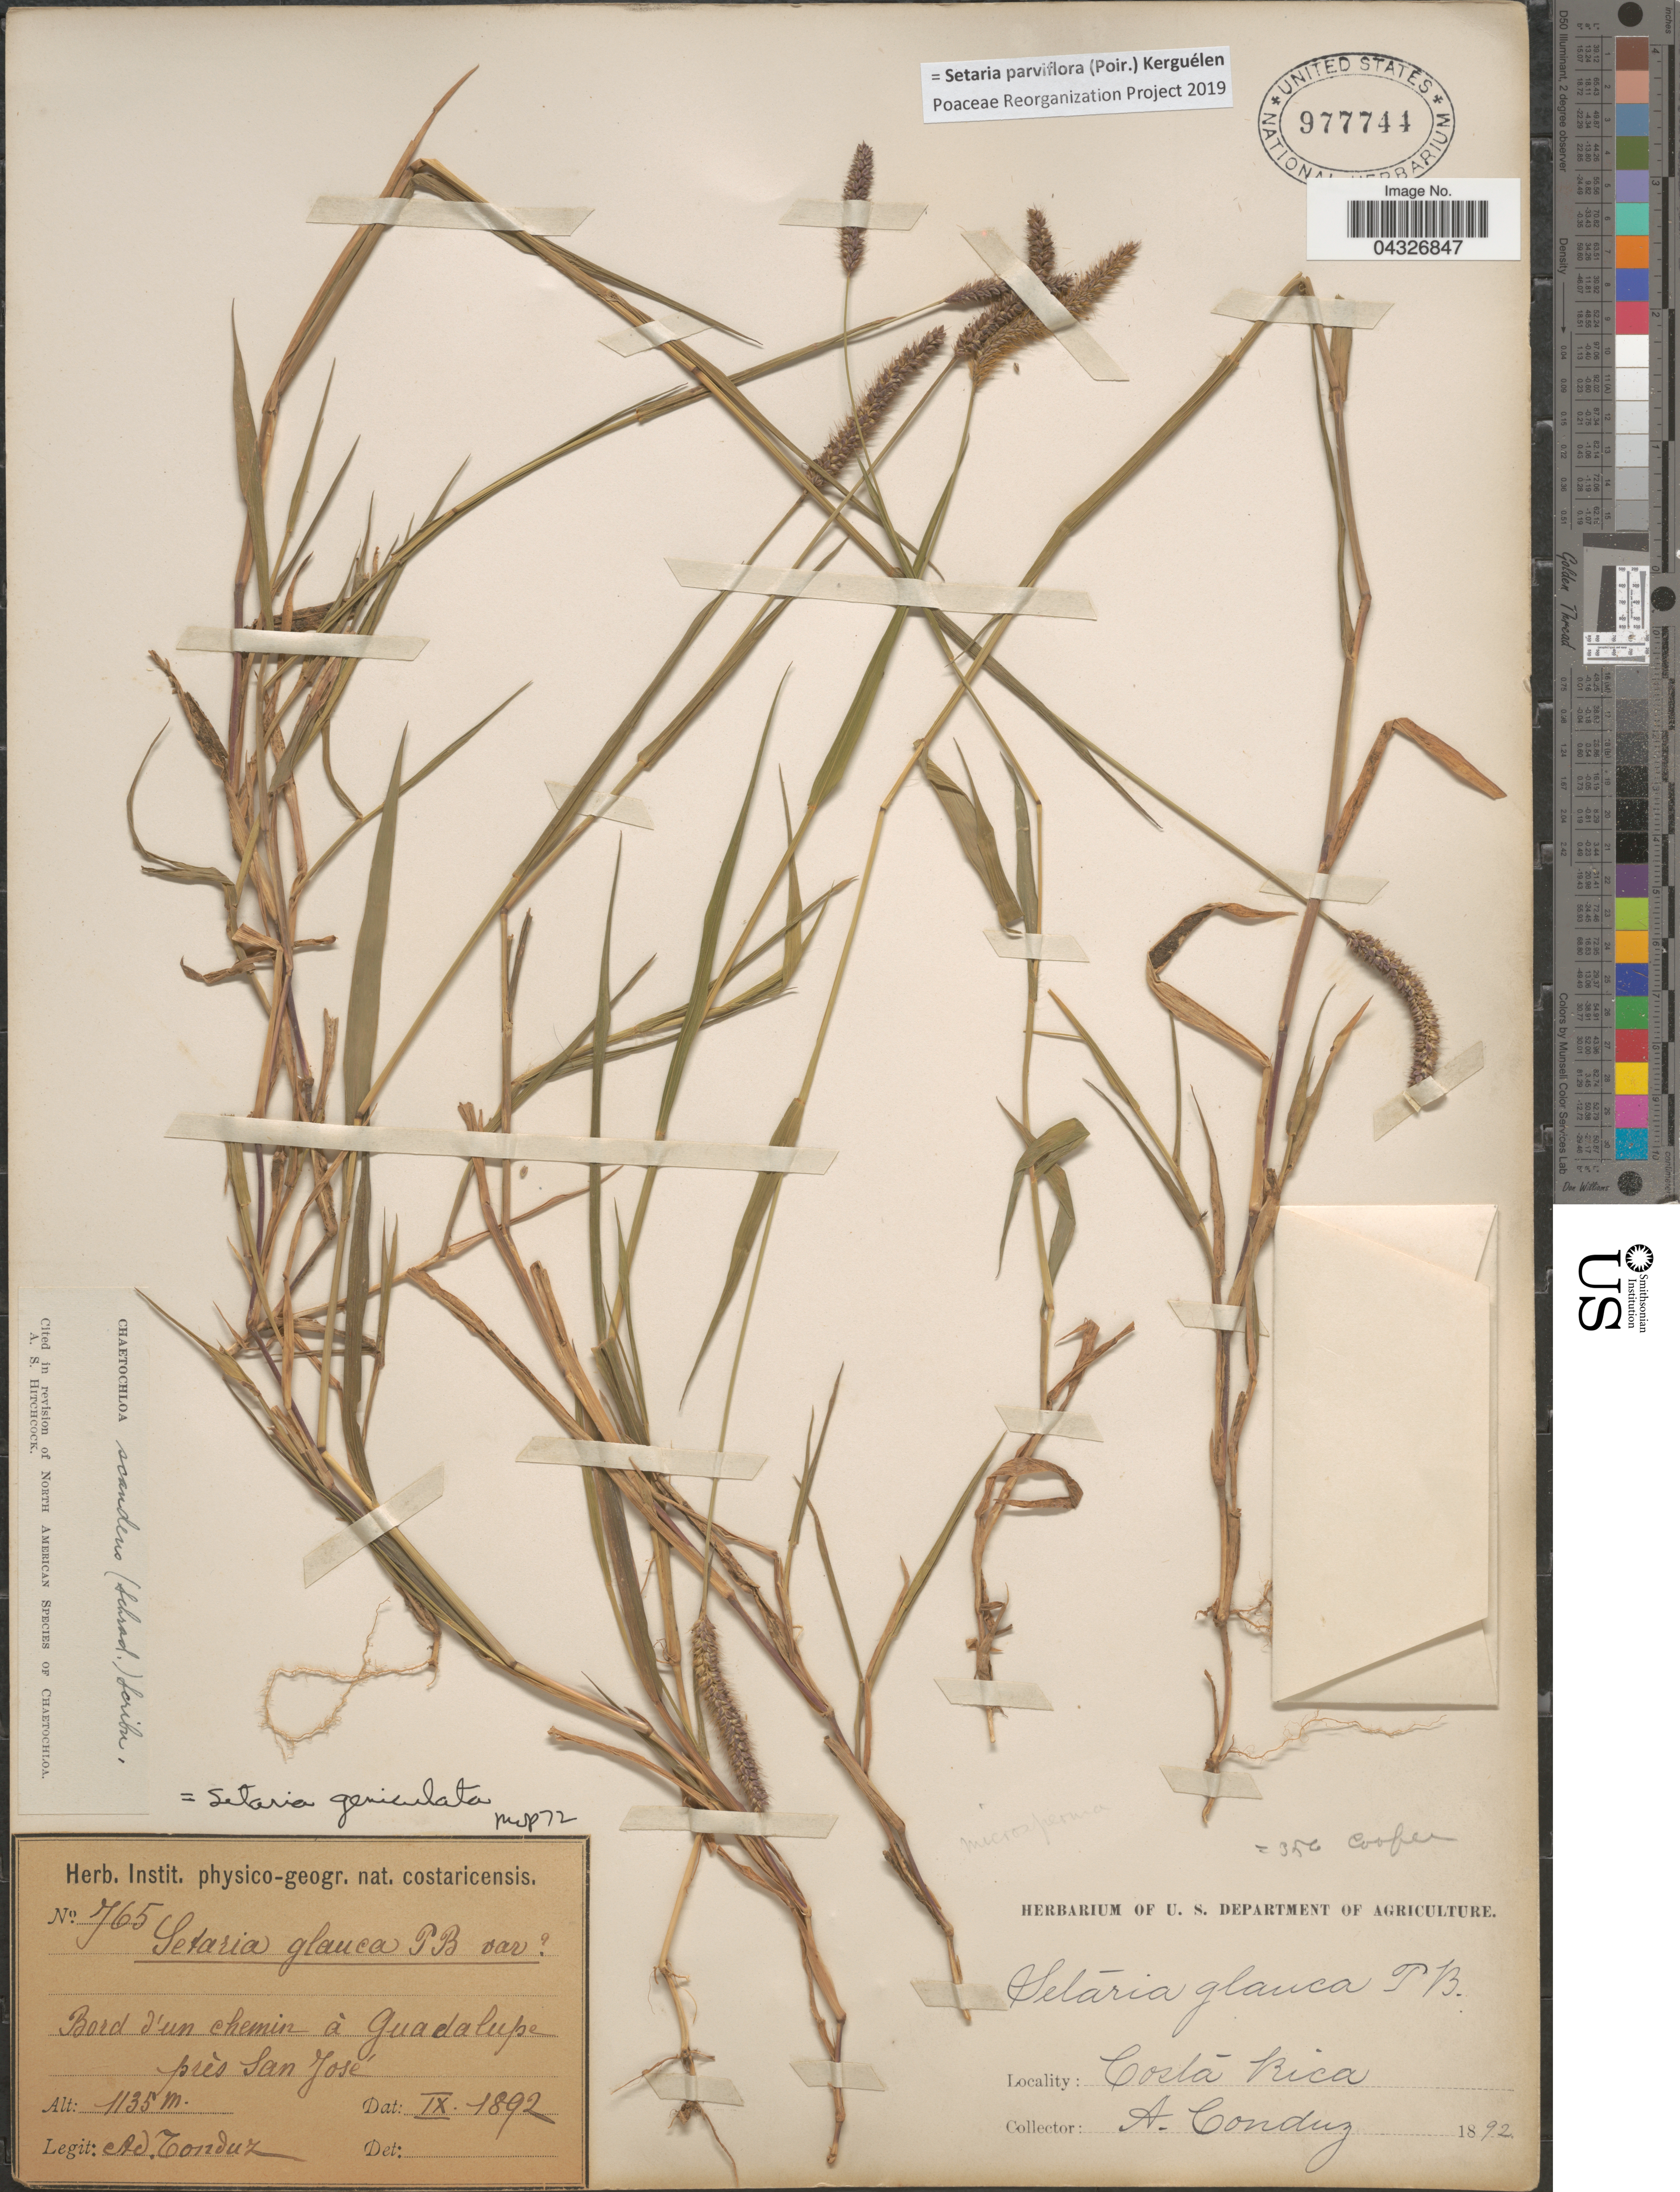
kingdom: Plantae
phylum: Tracheophyta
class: Liliopsida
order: Poales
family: Poaceae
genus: Setaria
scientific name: Setaria parviflora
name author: (Poir.) Kerguélen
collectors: A. Tonduz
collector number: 765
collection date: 1892-09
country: Costa Rica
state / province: San José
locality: Bord d'un chemin à Guadalupe près San Jose.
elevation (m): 1135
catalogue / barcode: US 977744